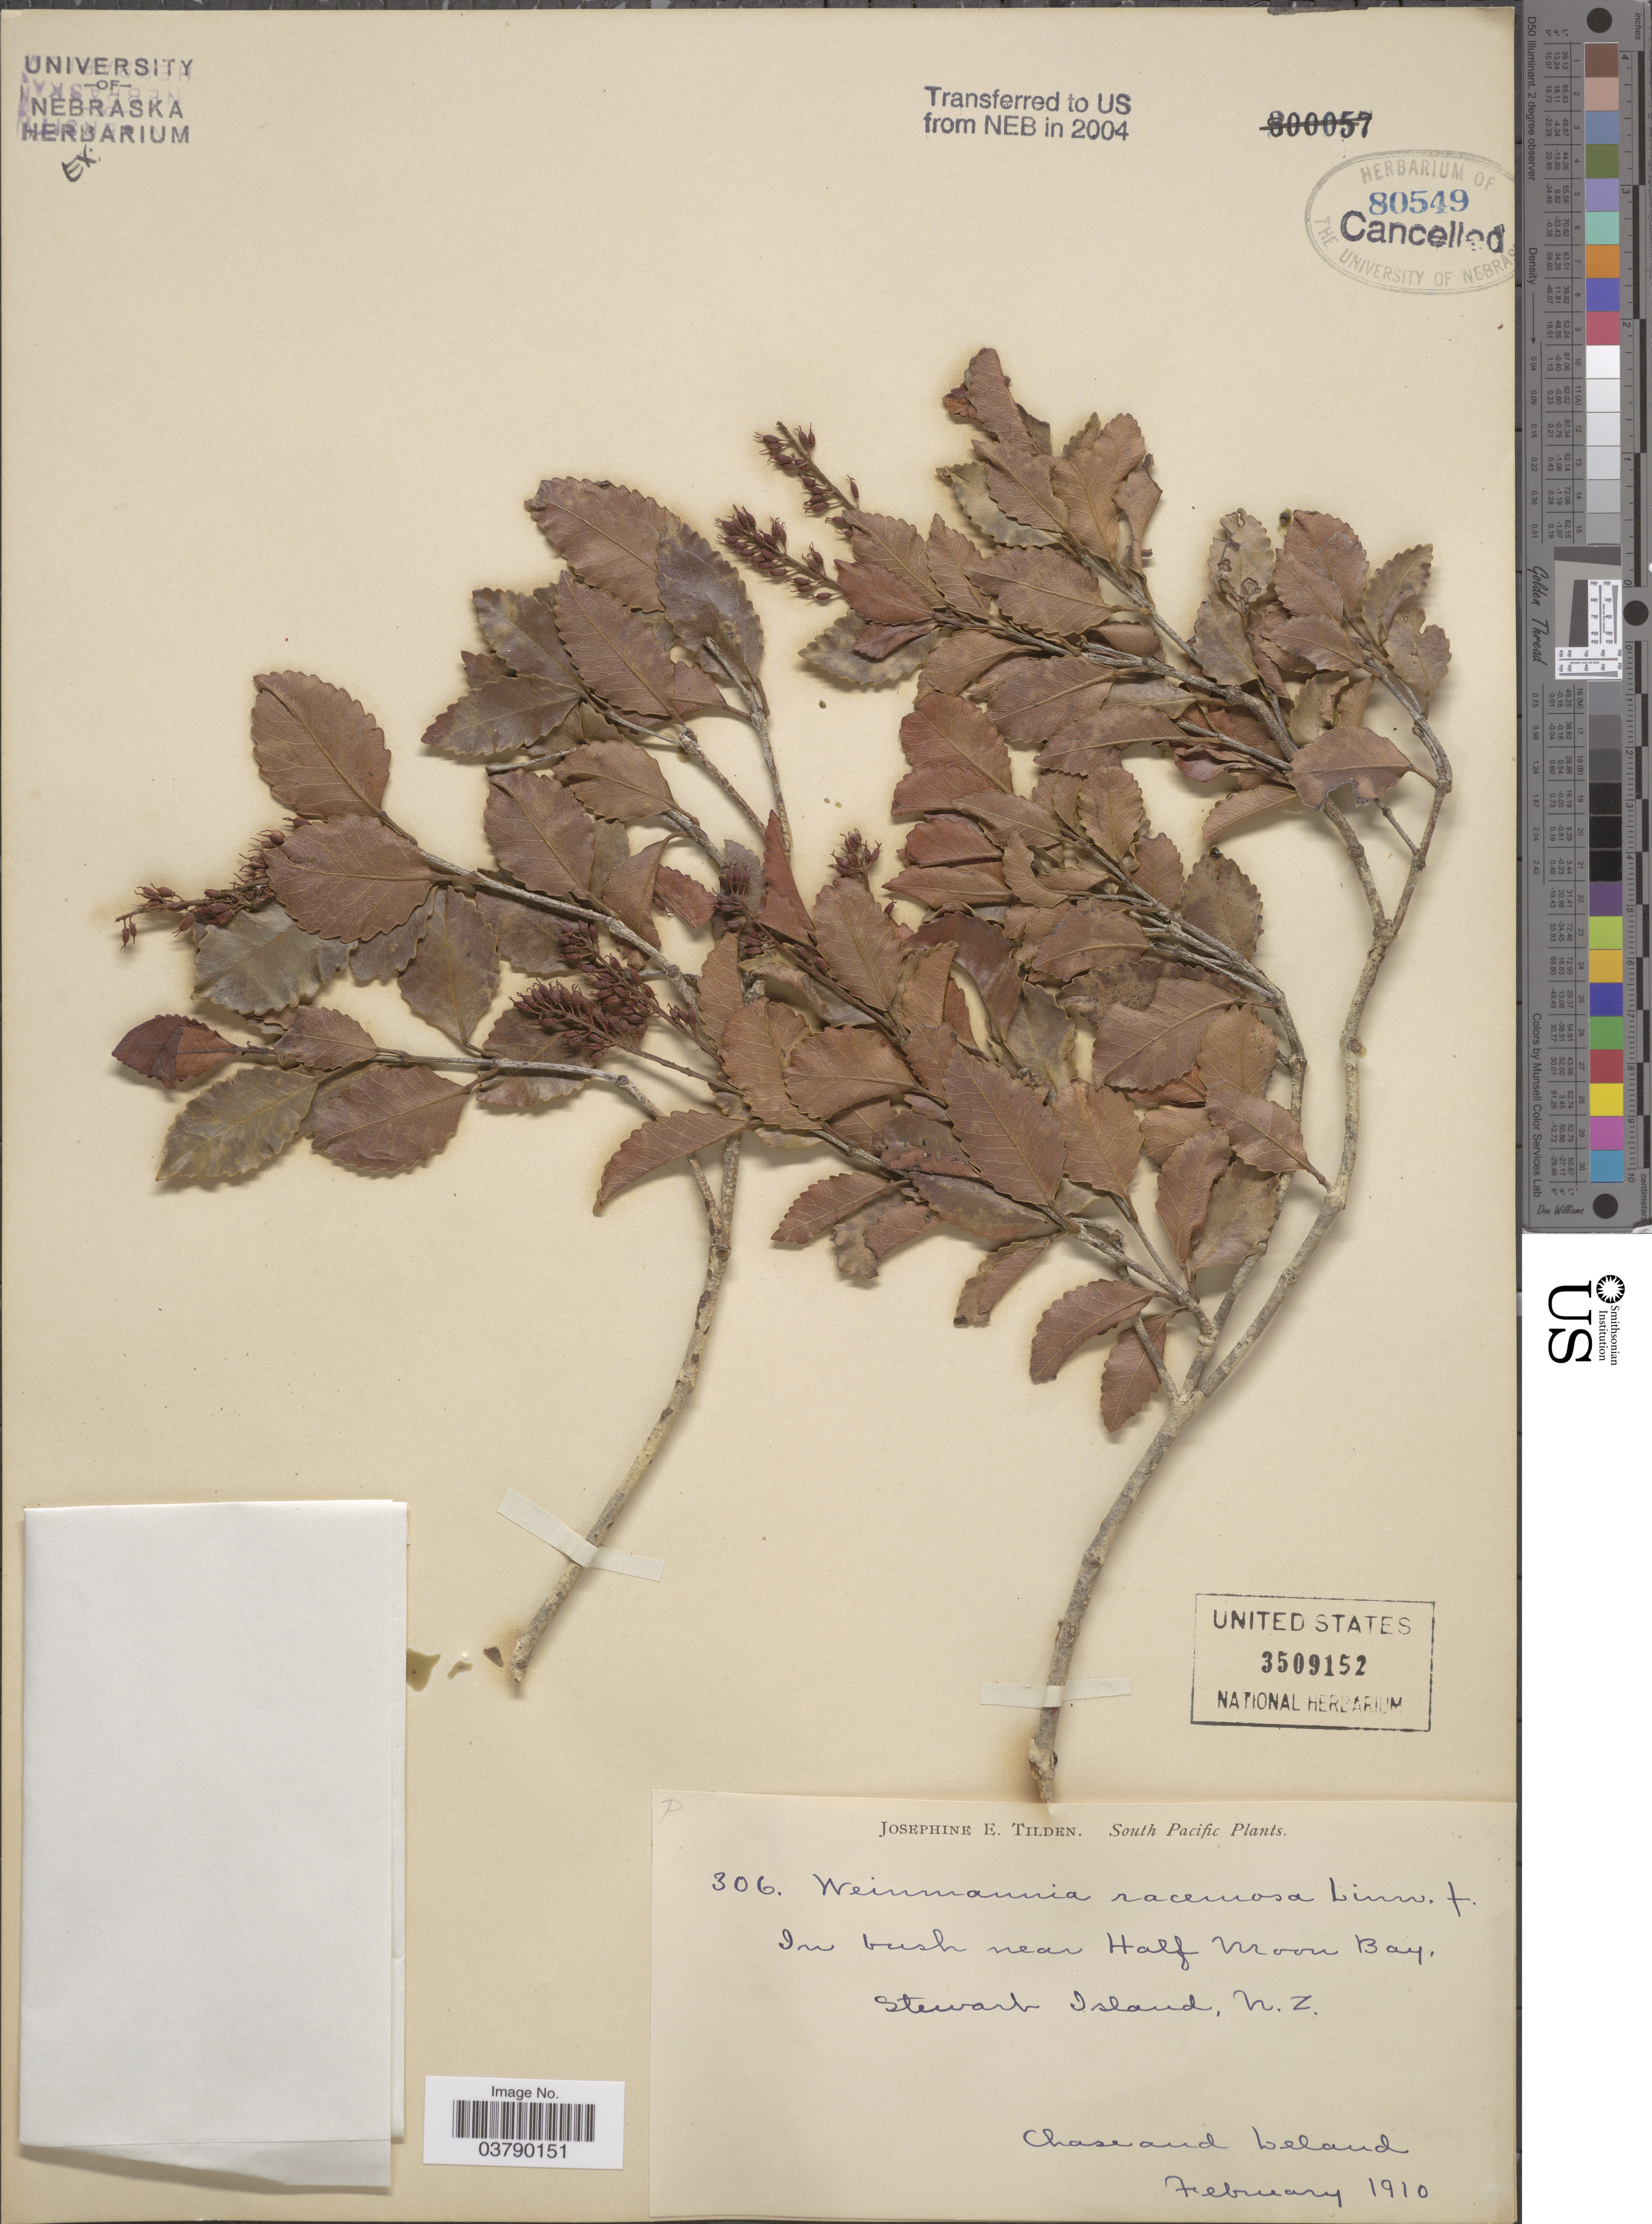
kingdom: Plantae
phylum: Tracheophyta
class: Magnoliopsida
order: Oxalidales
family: Cunoniaceae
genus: Pterophylla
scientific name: Pterophylla racemosa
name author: (L. f.) Pillon & H.C. Hopkins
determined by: Strong, Mark T., (BOT), Smithsonian Institution - National Museum of Natural History (UNITED STATES)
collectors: Chase, -- & Leland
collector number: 306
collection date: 1910-02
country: New Zealand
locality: South Pacific. In bush near Half Moon Bay. Stewart Island.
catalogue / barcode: US 3509152